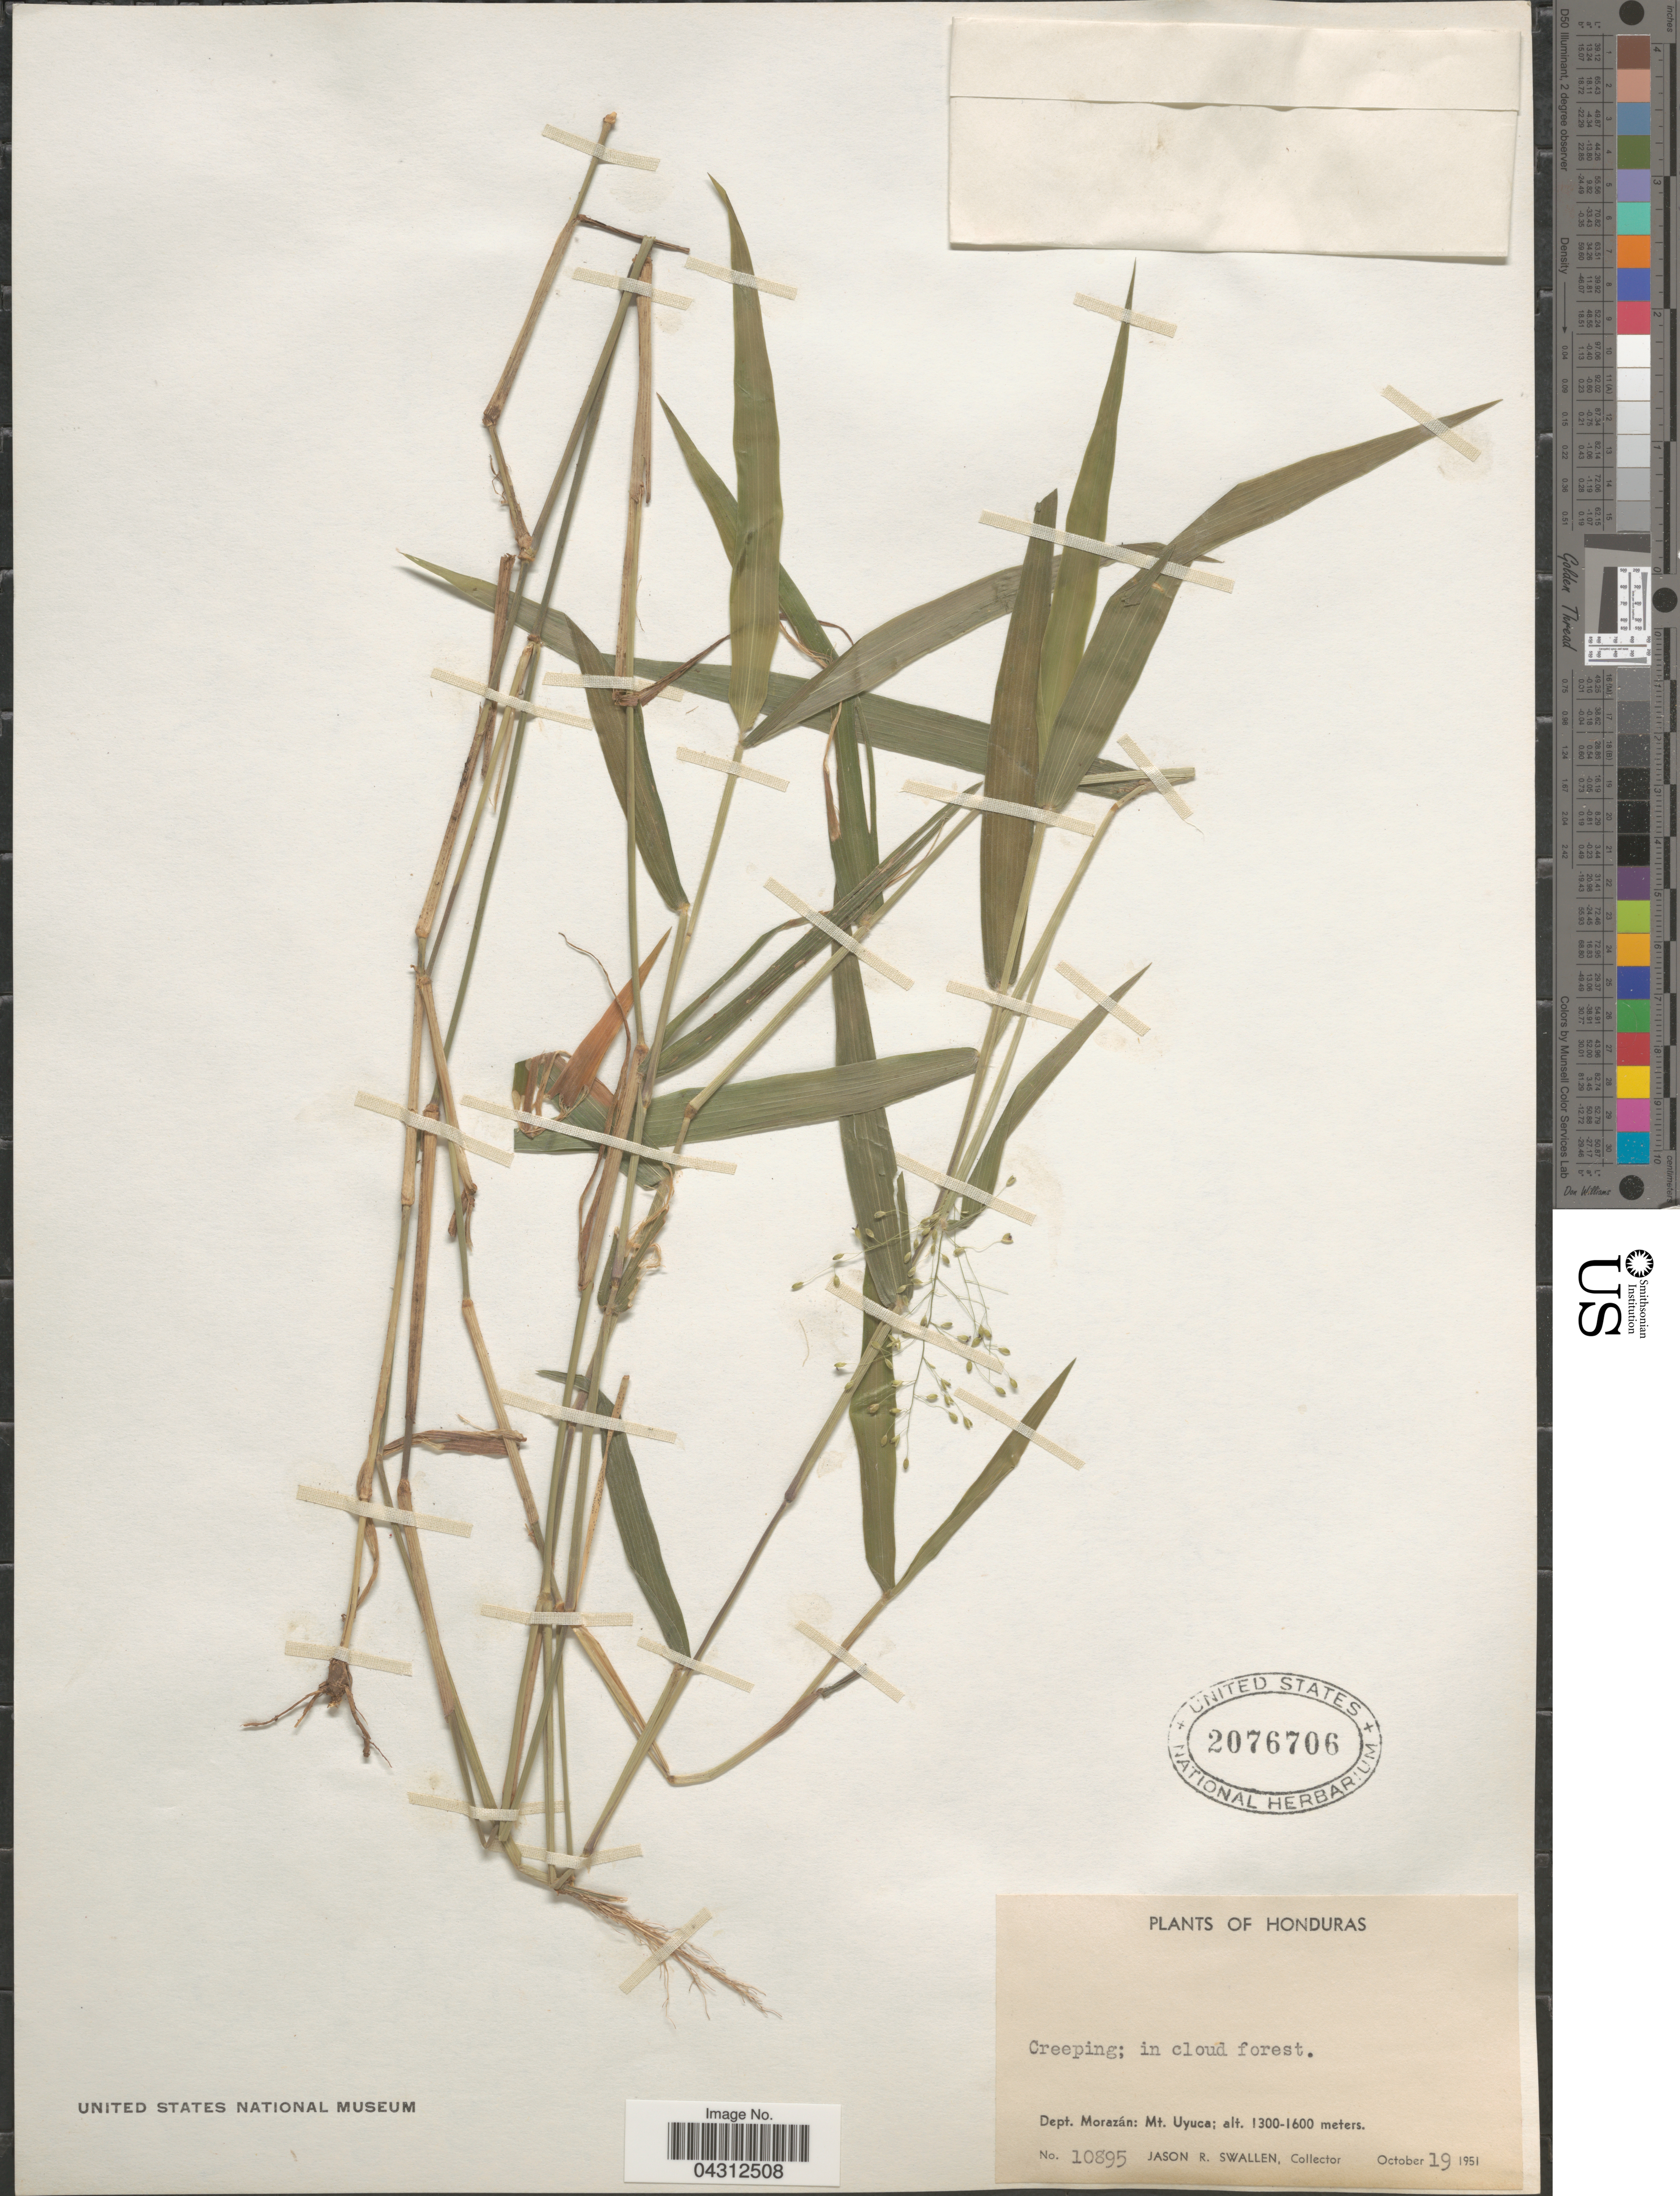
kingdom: Plantae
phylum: Tracheophyta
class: Liliopsida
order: Poales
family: Poaceae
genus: Panicum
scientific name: Panicum sp.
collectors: J. R. Swallen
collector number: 10895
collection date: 1951-10-19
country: Honduras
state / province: Fco. Morazán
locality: Dept. Morazán: Mt. Uyuca.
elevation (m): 1300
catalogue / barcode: US 2076706